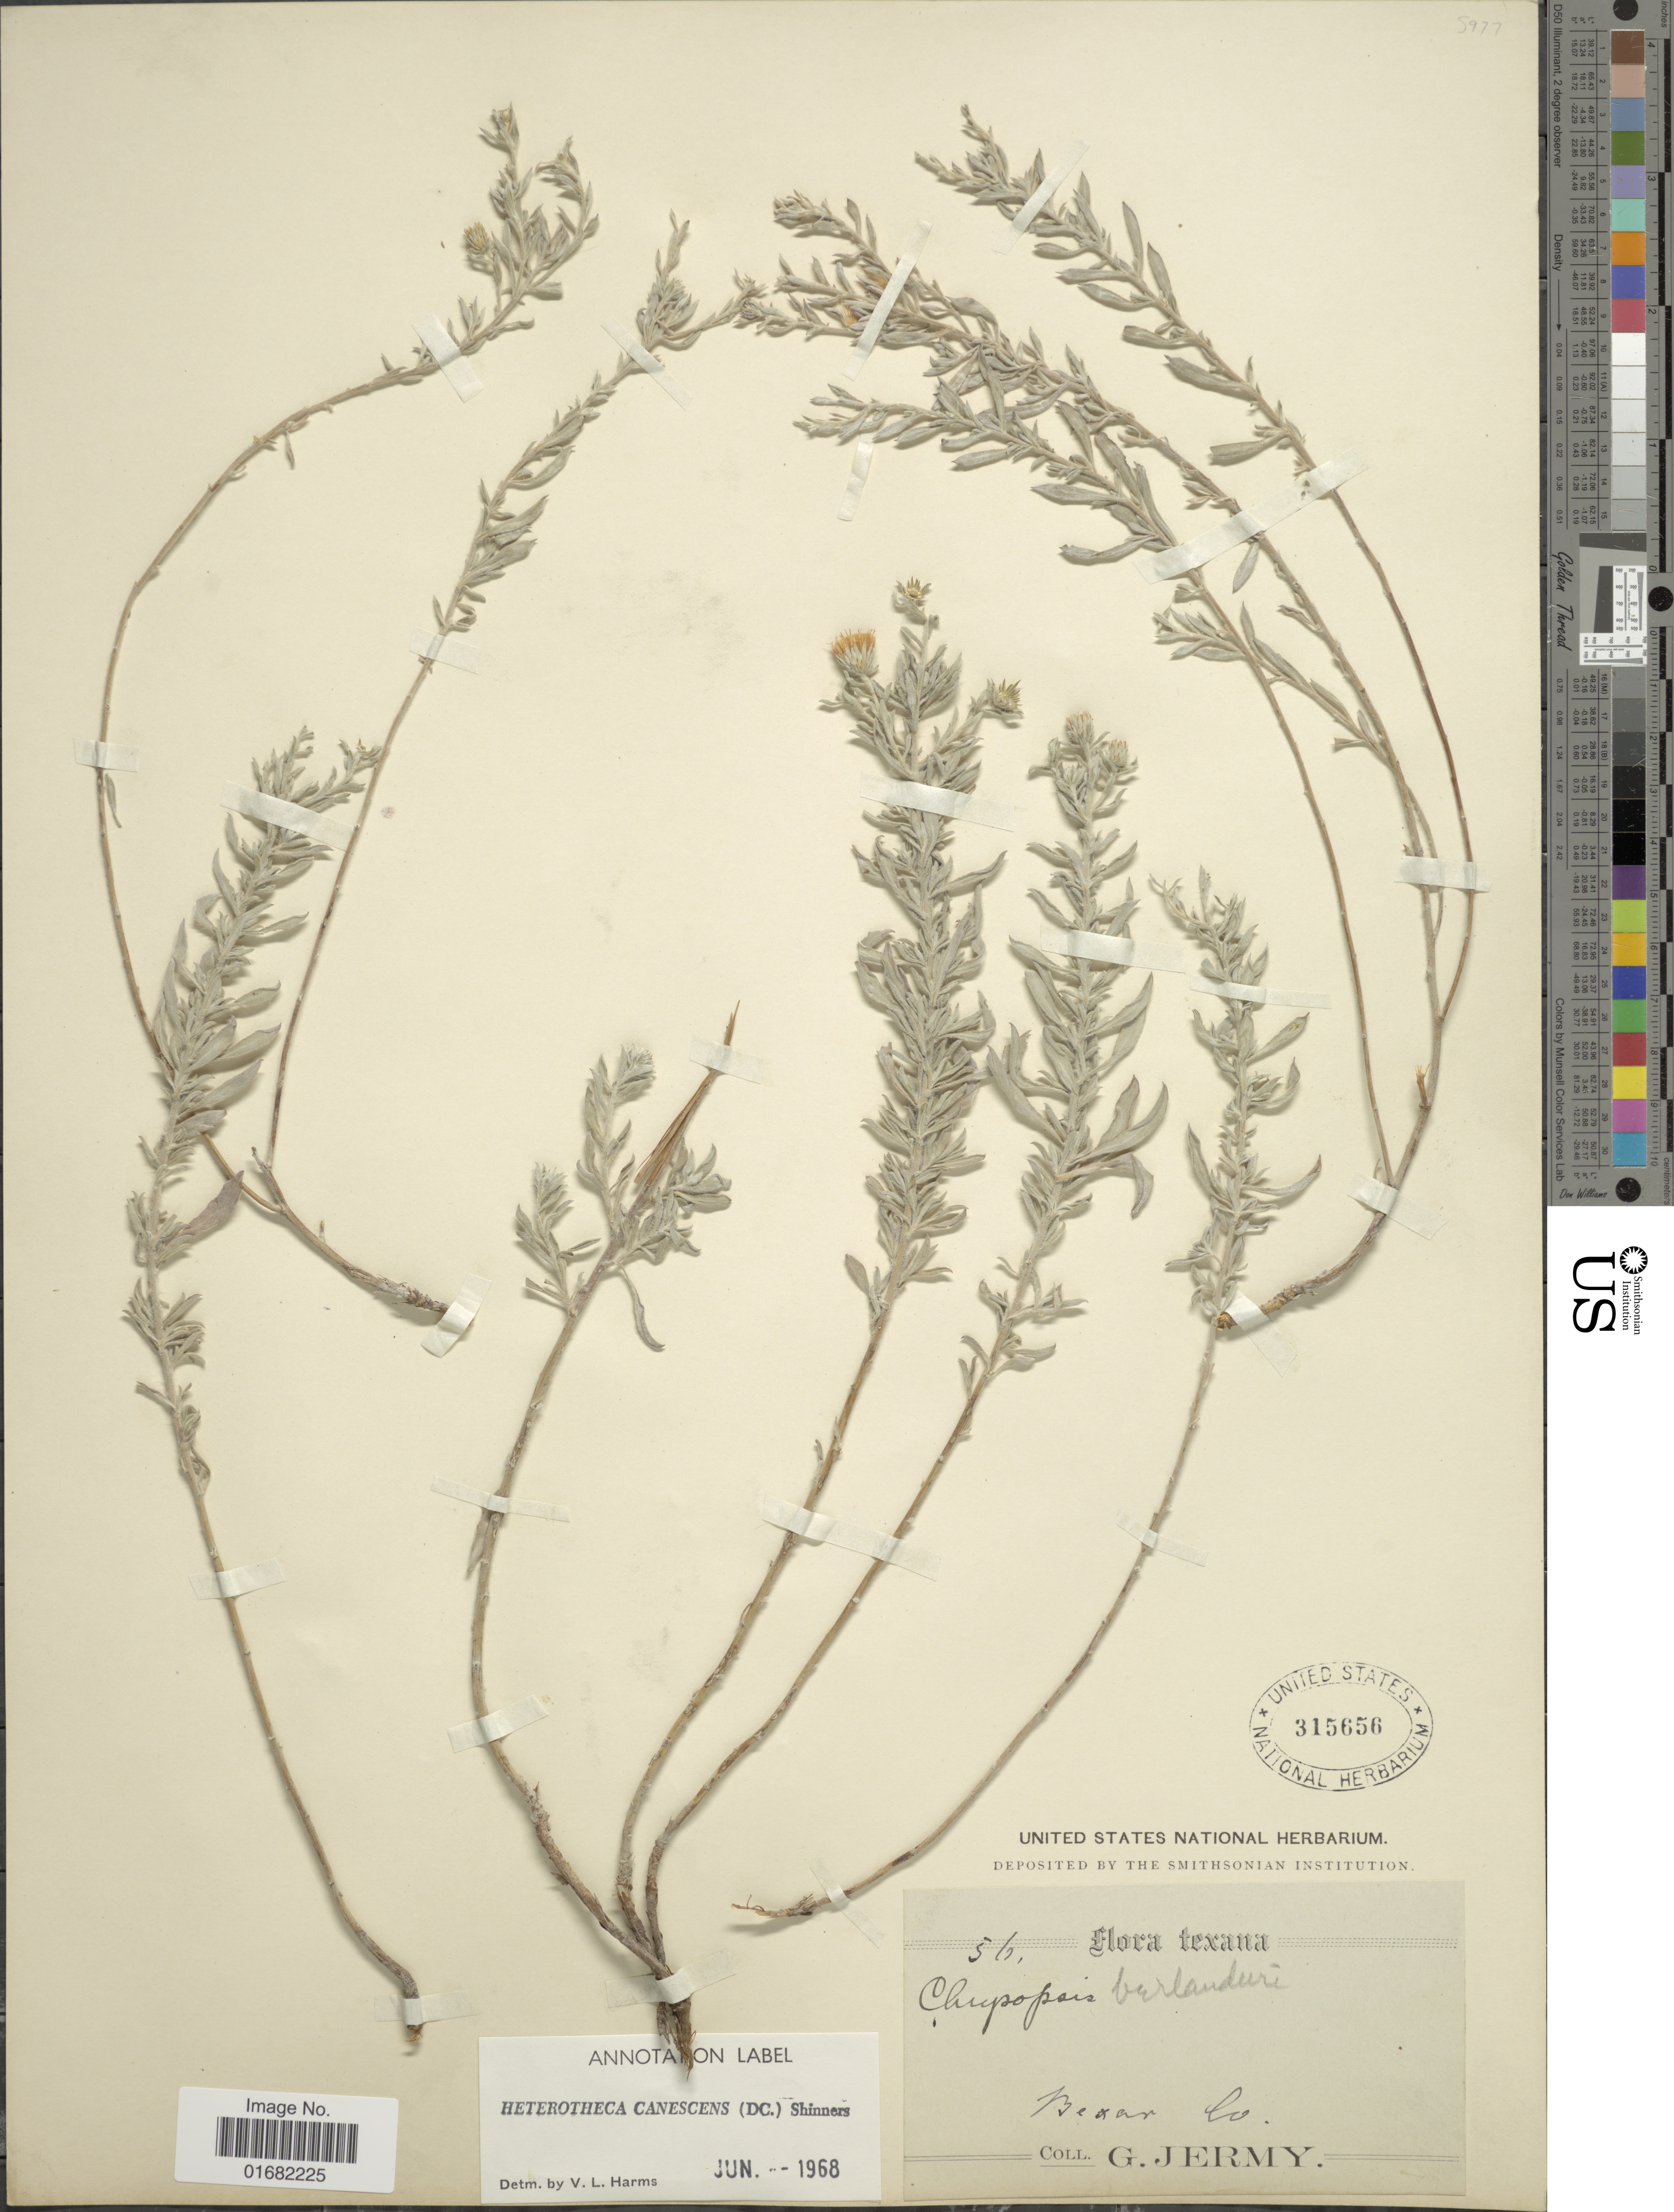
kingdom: Plantae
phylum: Tracheophyta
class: Magnoliopsida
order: Asterales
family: Asteraceae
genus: Heterotheca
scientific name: Heterotheca canescens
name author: (DC.) Shinners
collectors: G. Jermy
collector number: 56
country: United States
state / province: Texas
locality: Bexar Co.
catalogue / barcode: US 315656